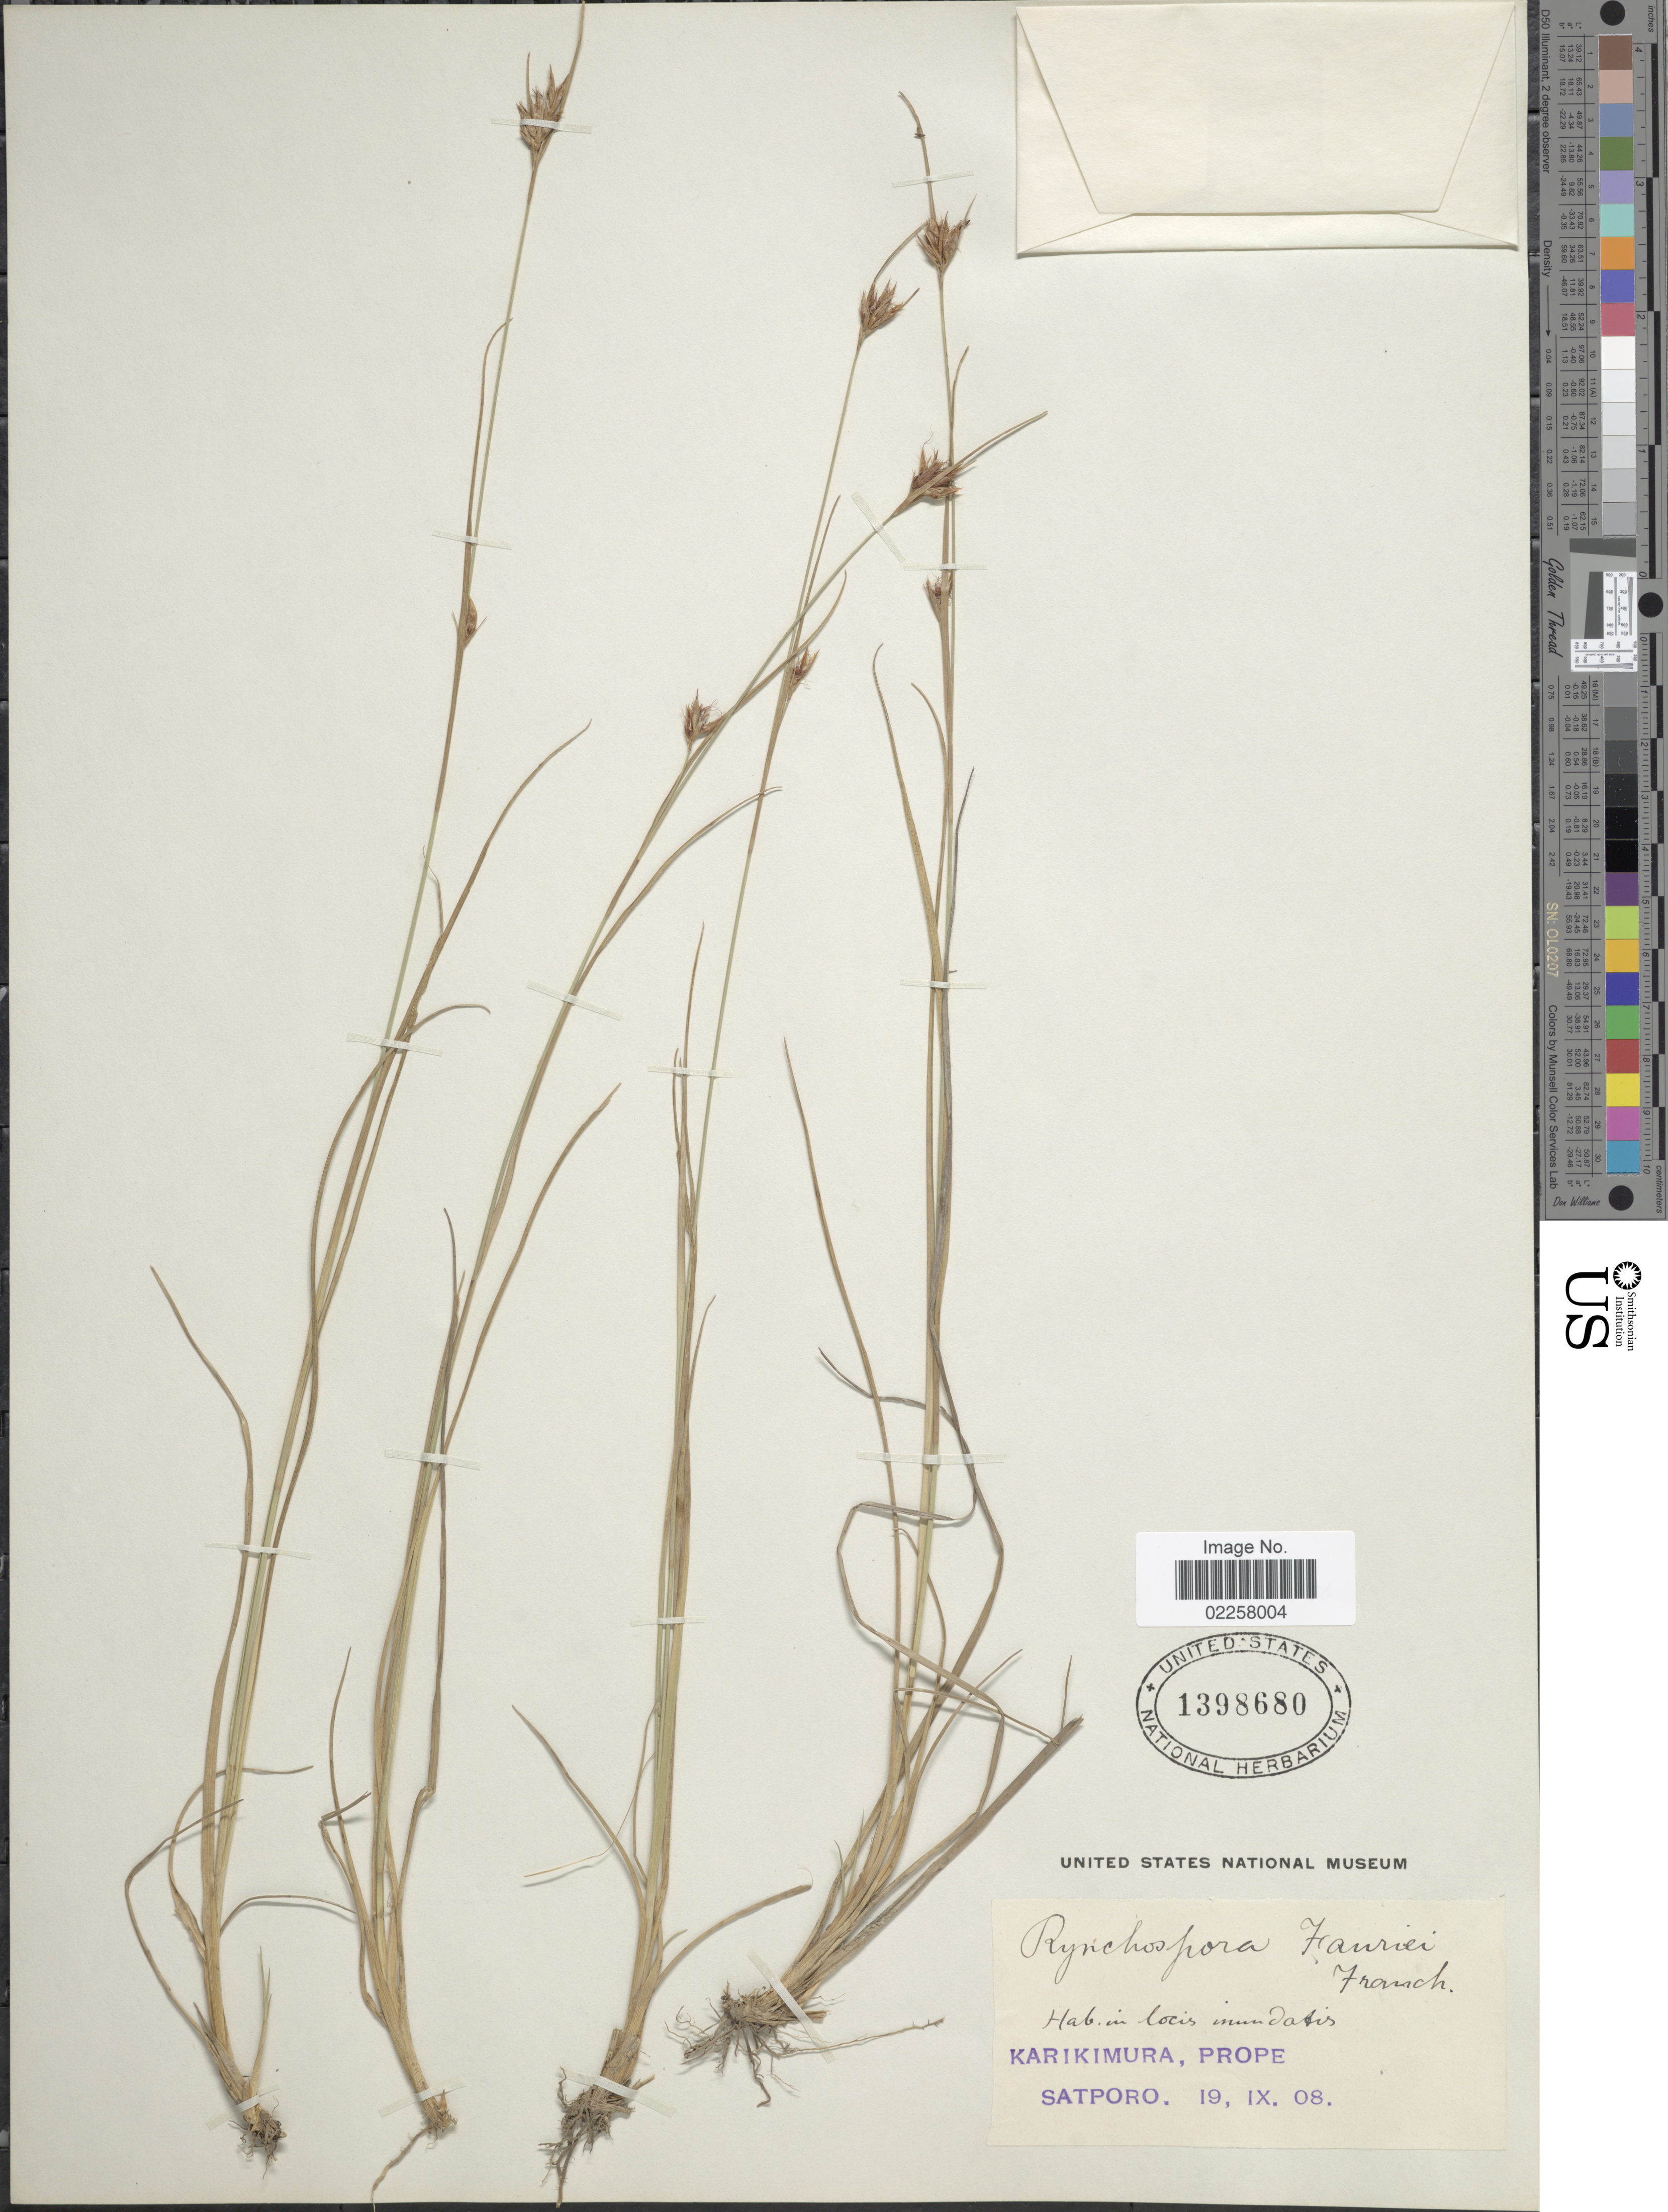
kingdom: Plantae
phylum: Tracheophyta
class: Liliopsida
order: Poales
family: Cyperaceae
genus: Rhynchospora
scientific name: Rhynchospora fauriei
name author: Franch.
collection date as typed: Transcribed d/m/y: 19/9/8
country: Japan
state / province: Hokkaido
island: Hokkaido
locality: Karikimura, prope Satporo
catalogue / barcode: US 1398680